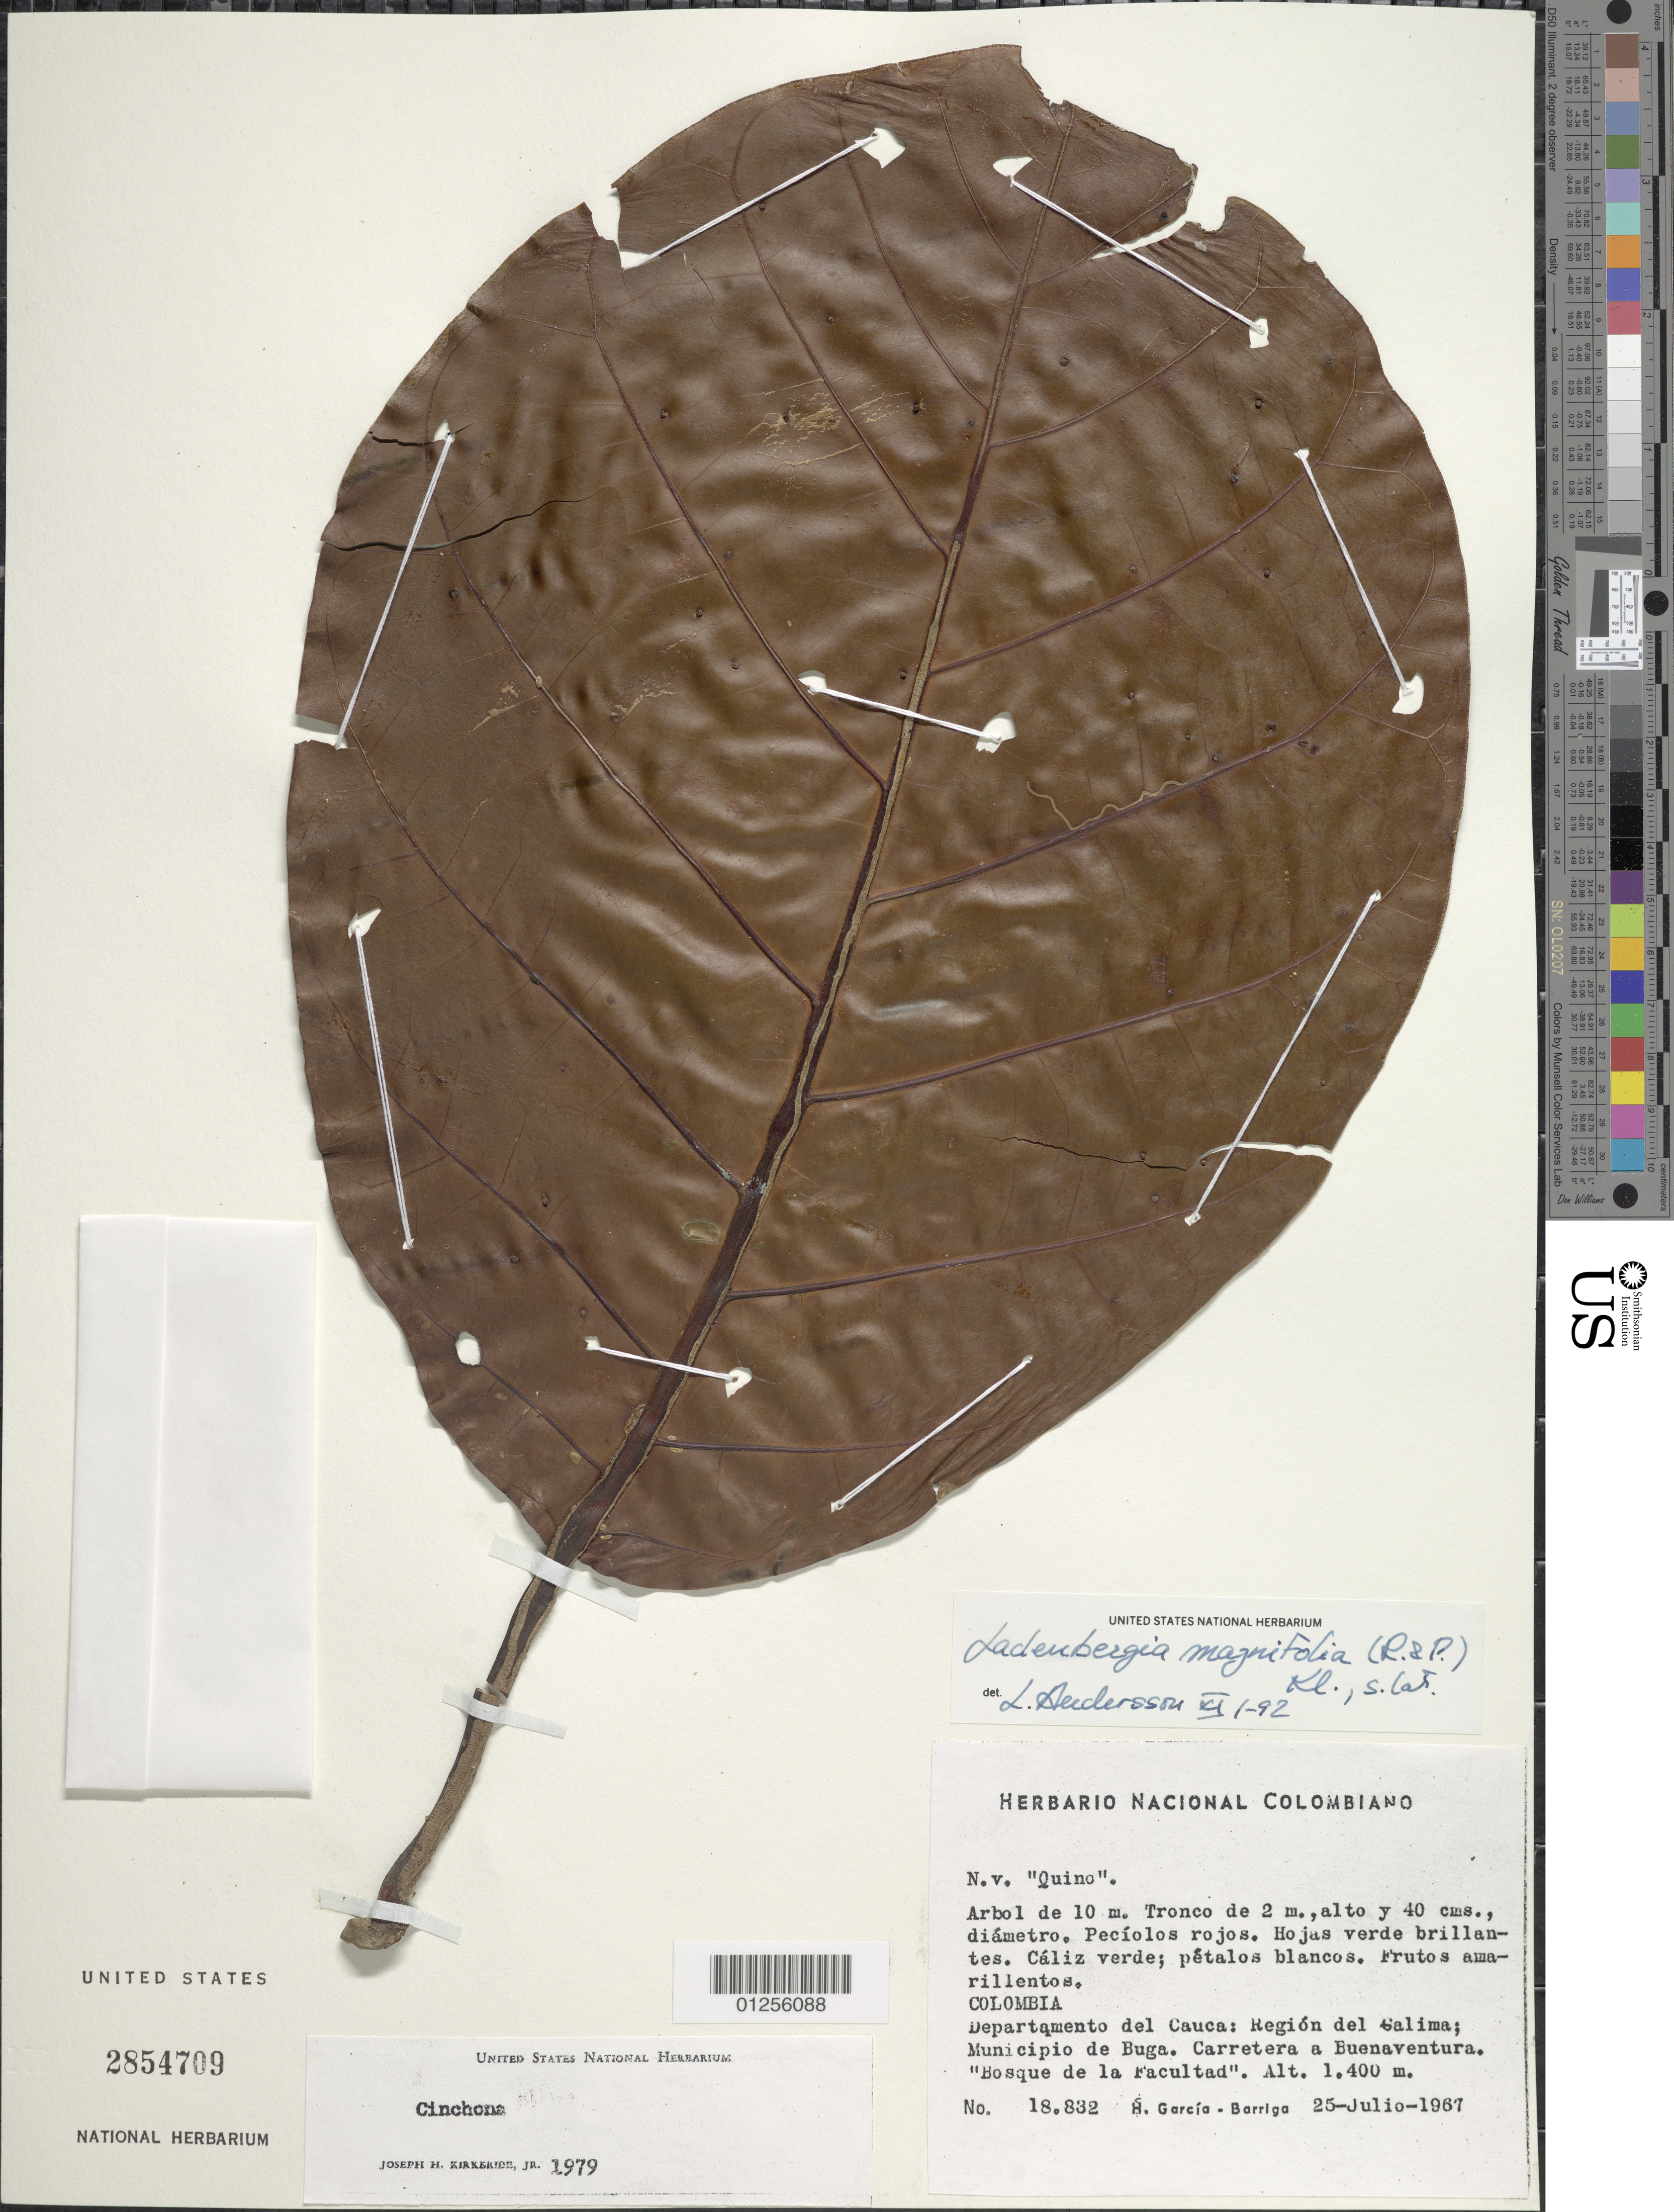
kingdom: Plantae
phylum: Tracheophyta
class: Magnoliopsida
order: Gentianales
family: Rubiaceae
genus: Ladenbergia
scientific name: Ladenbergia magnifolia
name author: (Ruiz & Pav.) Klotzsch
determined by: Andersson, [Bengt] Lennart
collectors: H. García Barriga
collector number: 18832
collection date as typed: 25 July 1967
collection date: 1967-07-25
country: Colombia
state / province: Cauca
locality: Region del Calima; Mun. de Buga. Carretera a Buenaventura. "Bosque de la Facultad"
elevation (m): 1400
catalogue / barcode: US 2854709